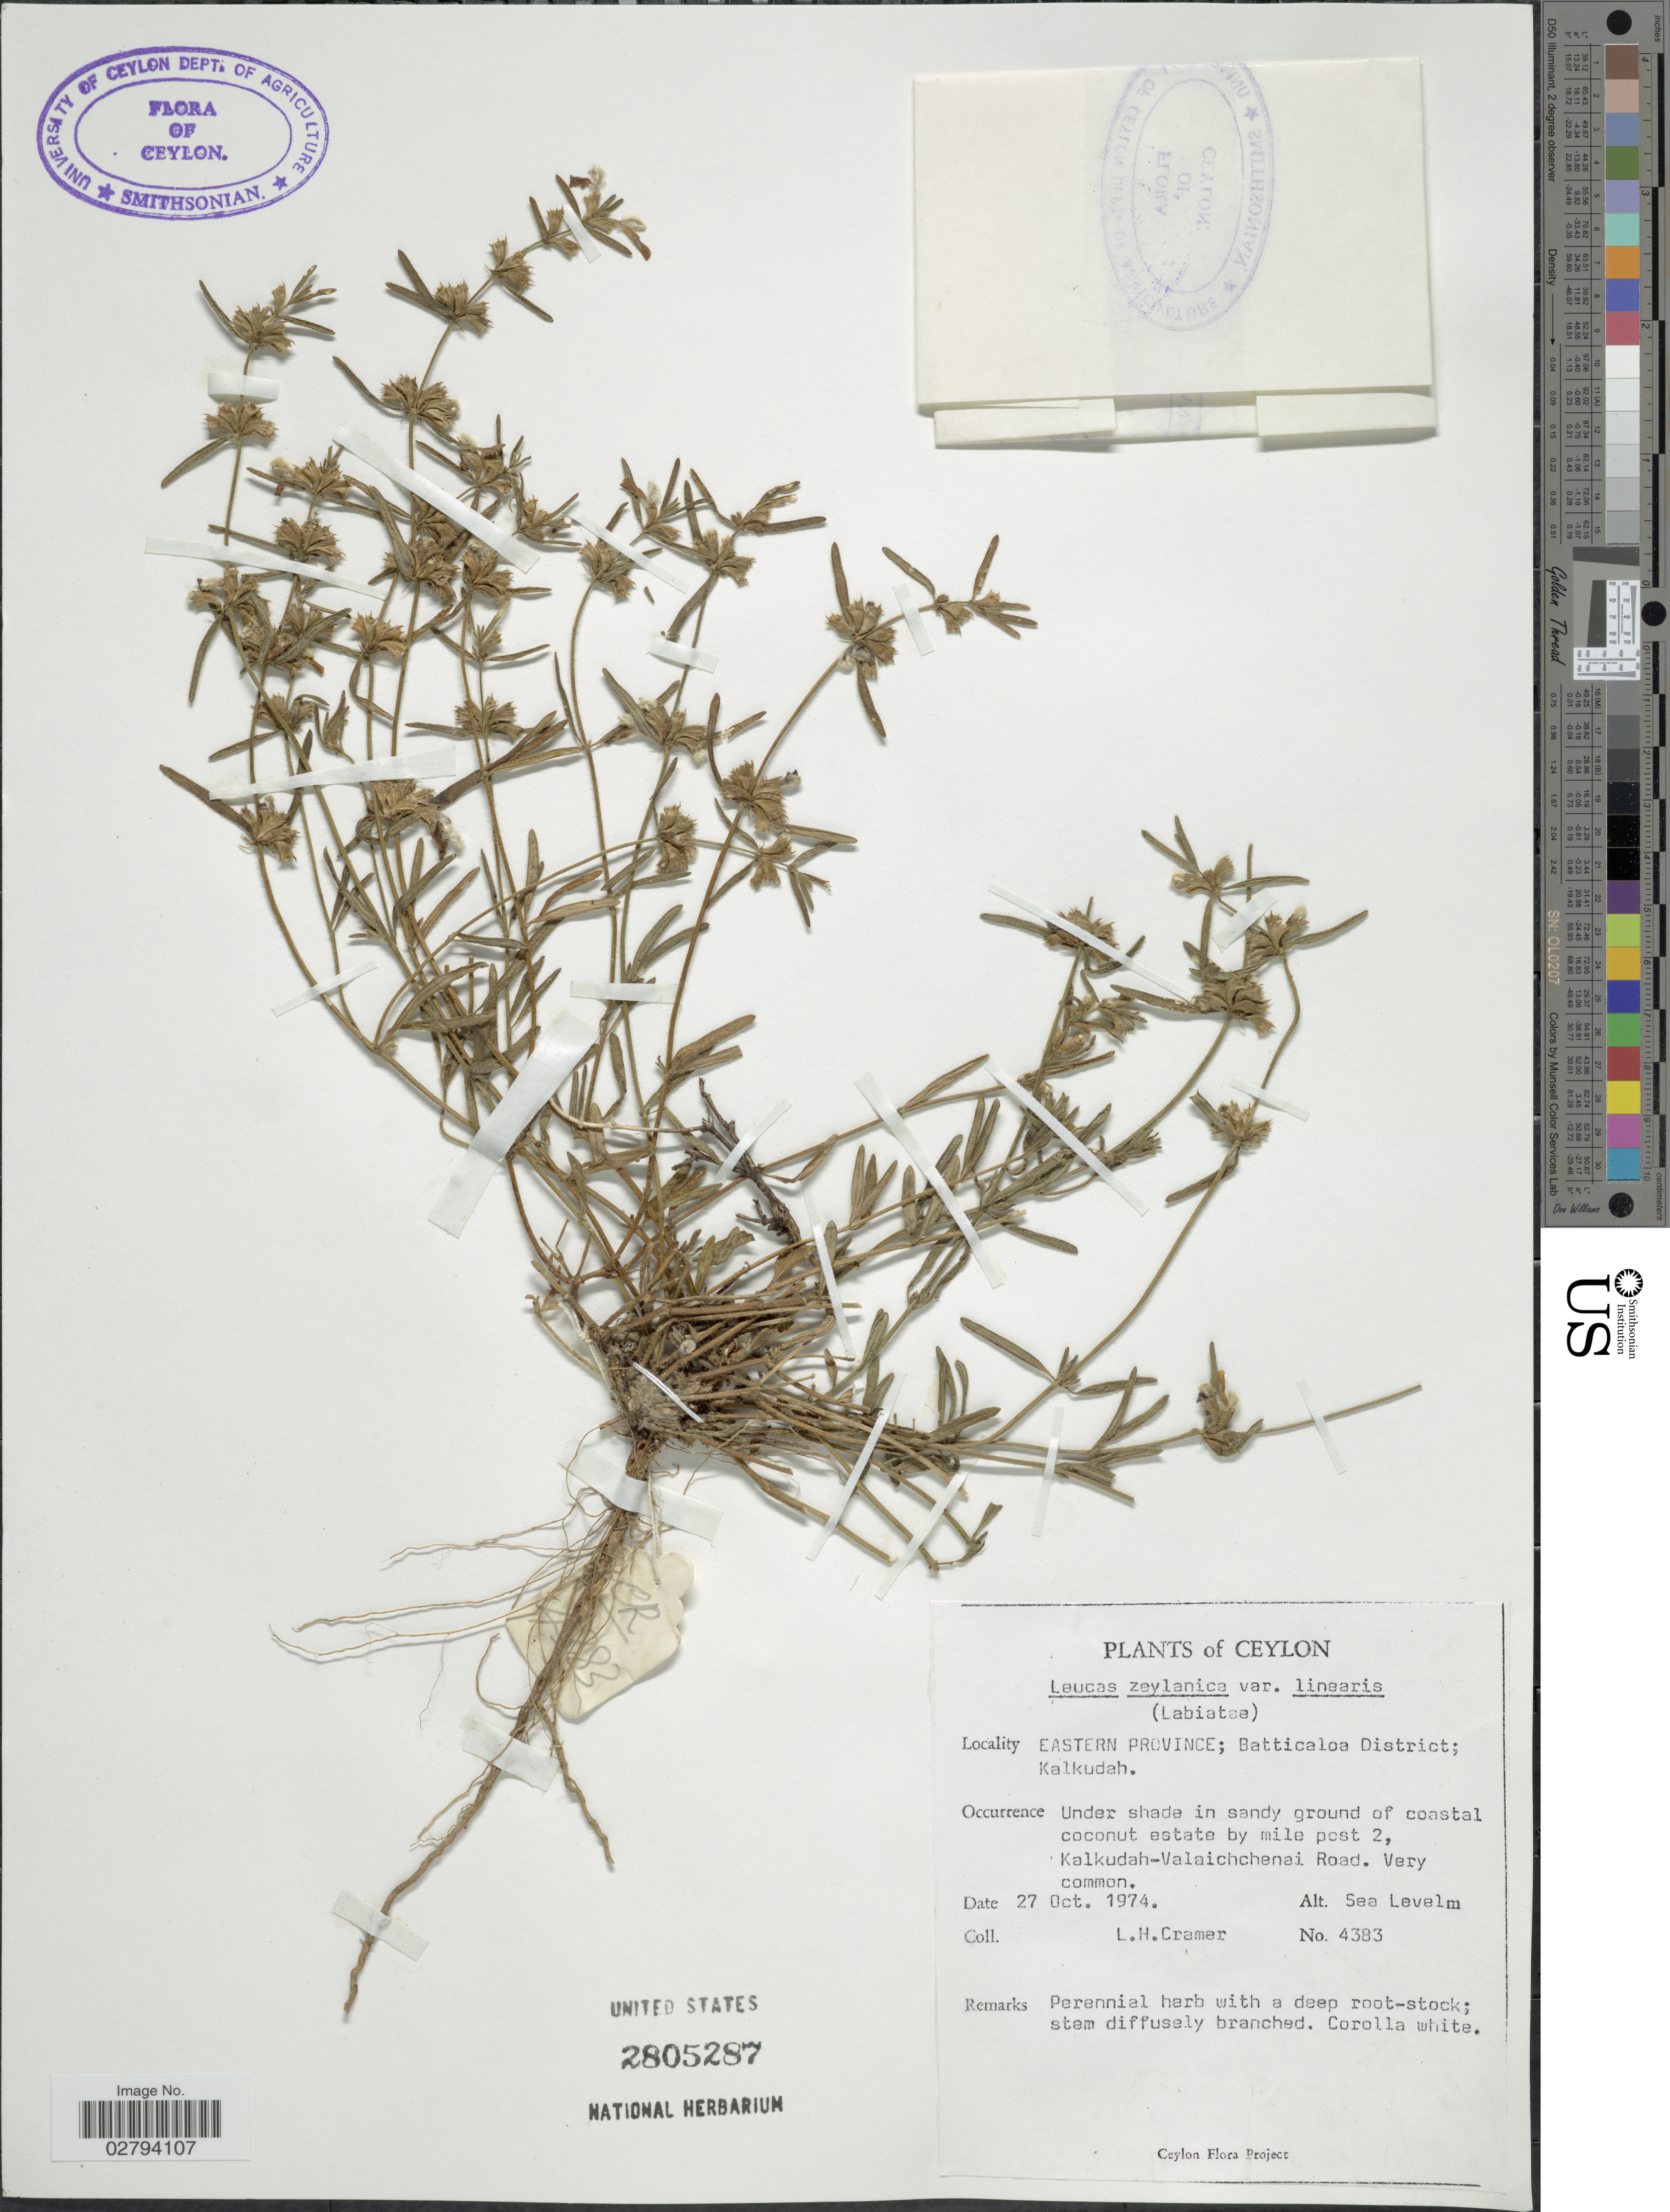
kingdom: Plantae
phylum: Tracheophyta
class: Magnoliopsida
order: Lamiales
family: Lamiaceae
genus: Leucas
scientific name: Leucas zeylanica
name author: (L.) W.T. Aiton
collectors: L. H. Cramer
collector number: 4383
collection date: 1974-10-27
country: Sri Lanka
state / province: Eastern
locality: Ceylon, Eastern Province: Batticaloa District; Kalkudah, Under shade in sandy ground of coastal estate by mile post 2, Kalkudah-Valaichchenai Road.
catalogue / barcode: US 22805287